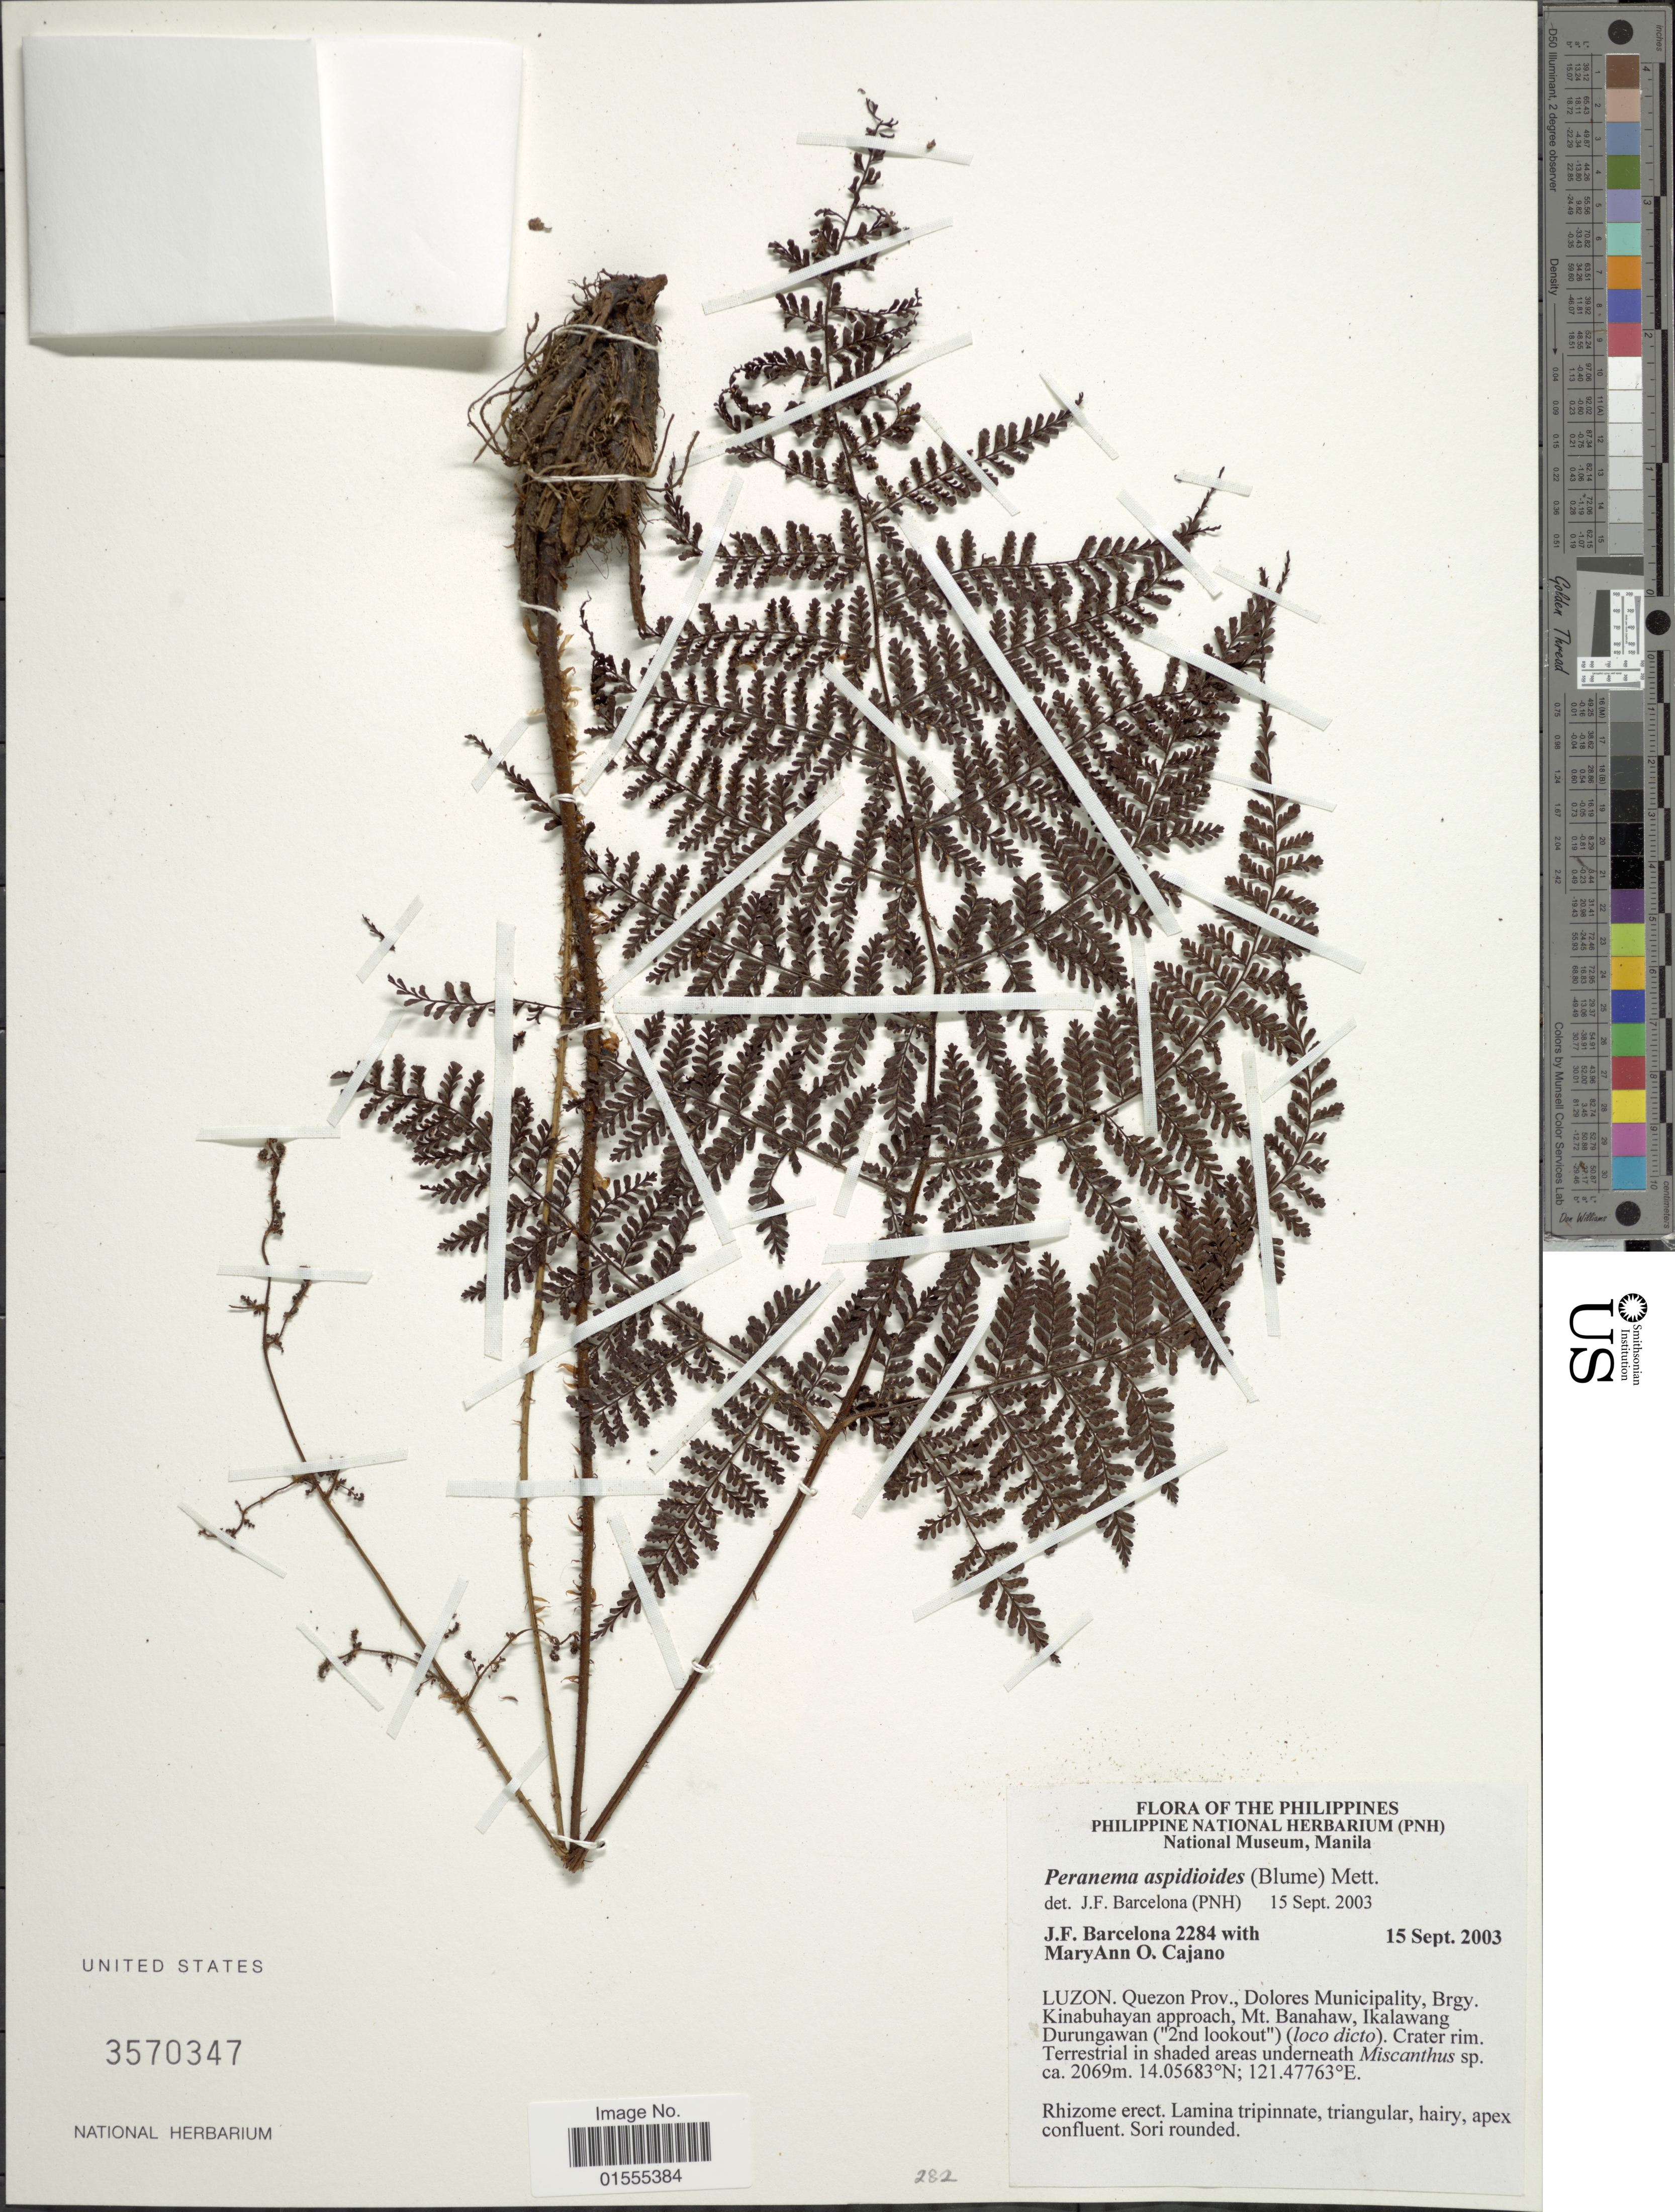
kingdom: Plantae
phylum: Tracheophyta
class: Polypodiopsida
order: Polypodiales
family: Dryopteridaceae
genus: Dryopteris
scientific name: Dryopteris pseudocaenopteris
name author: (Kunze) Li Bing Zhang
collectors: J. F. Barcelona & M. Cajano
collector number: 2284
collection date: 2003-09-15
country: Philippines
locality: Luzon. Quezov., Dolores Municipality, Brgy. Kinabuhayan approach, Mt Banahaw, Ikalawang Durungawan ('2nd lookout') (loco dicto).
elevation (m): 2069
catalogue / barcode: US 3570347